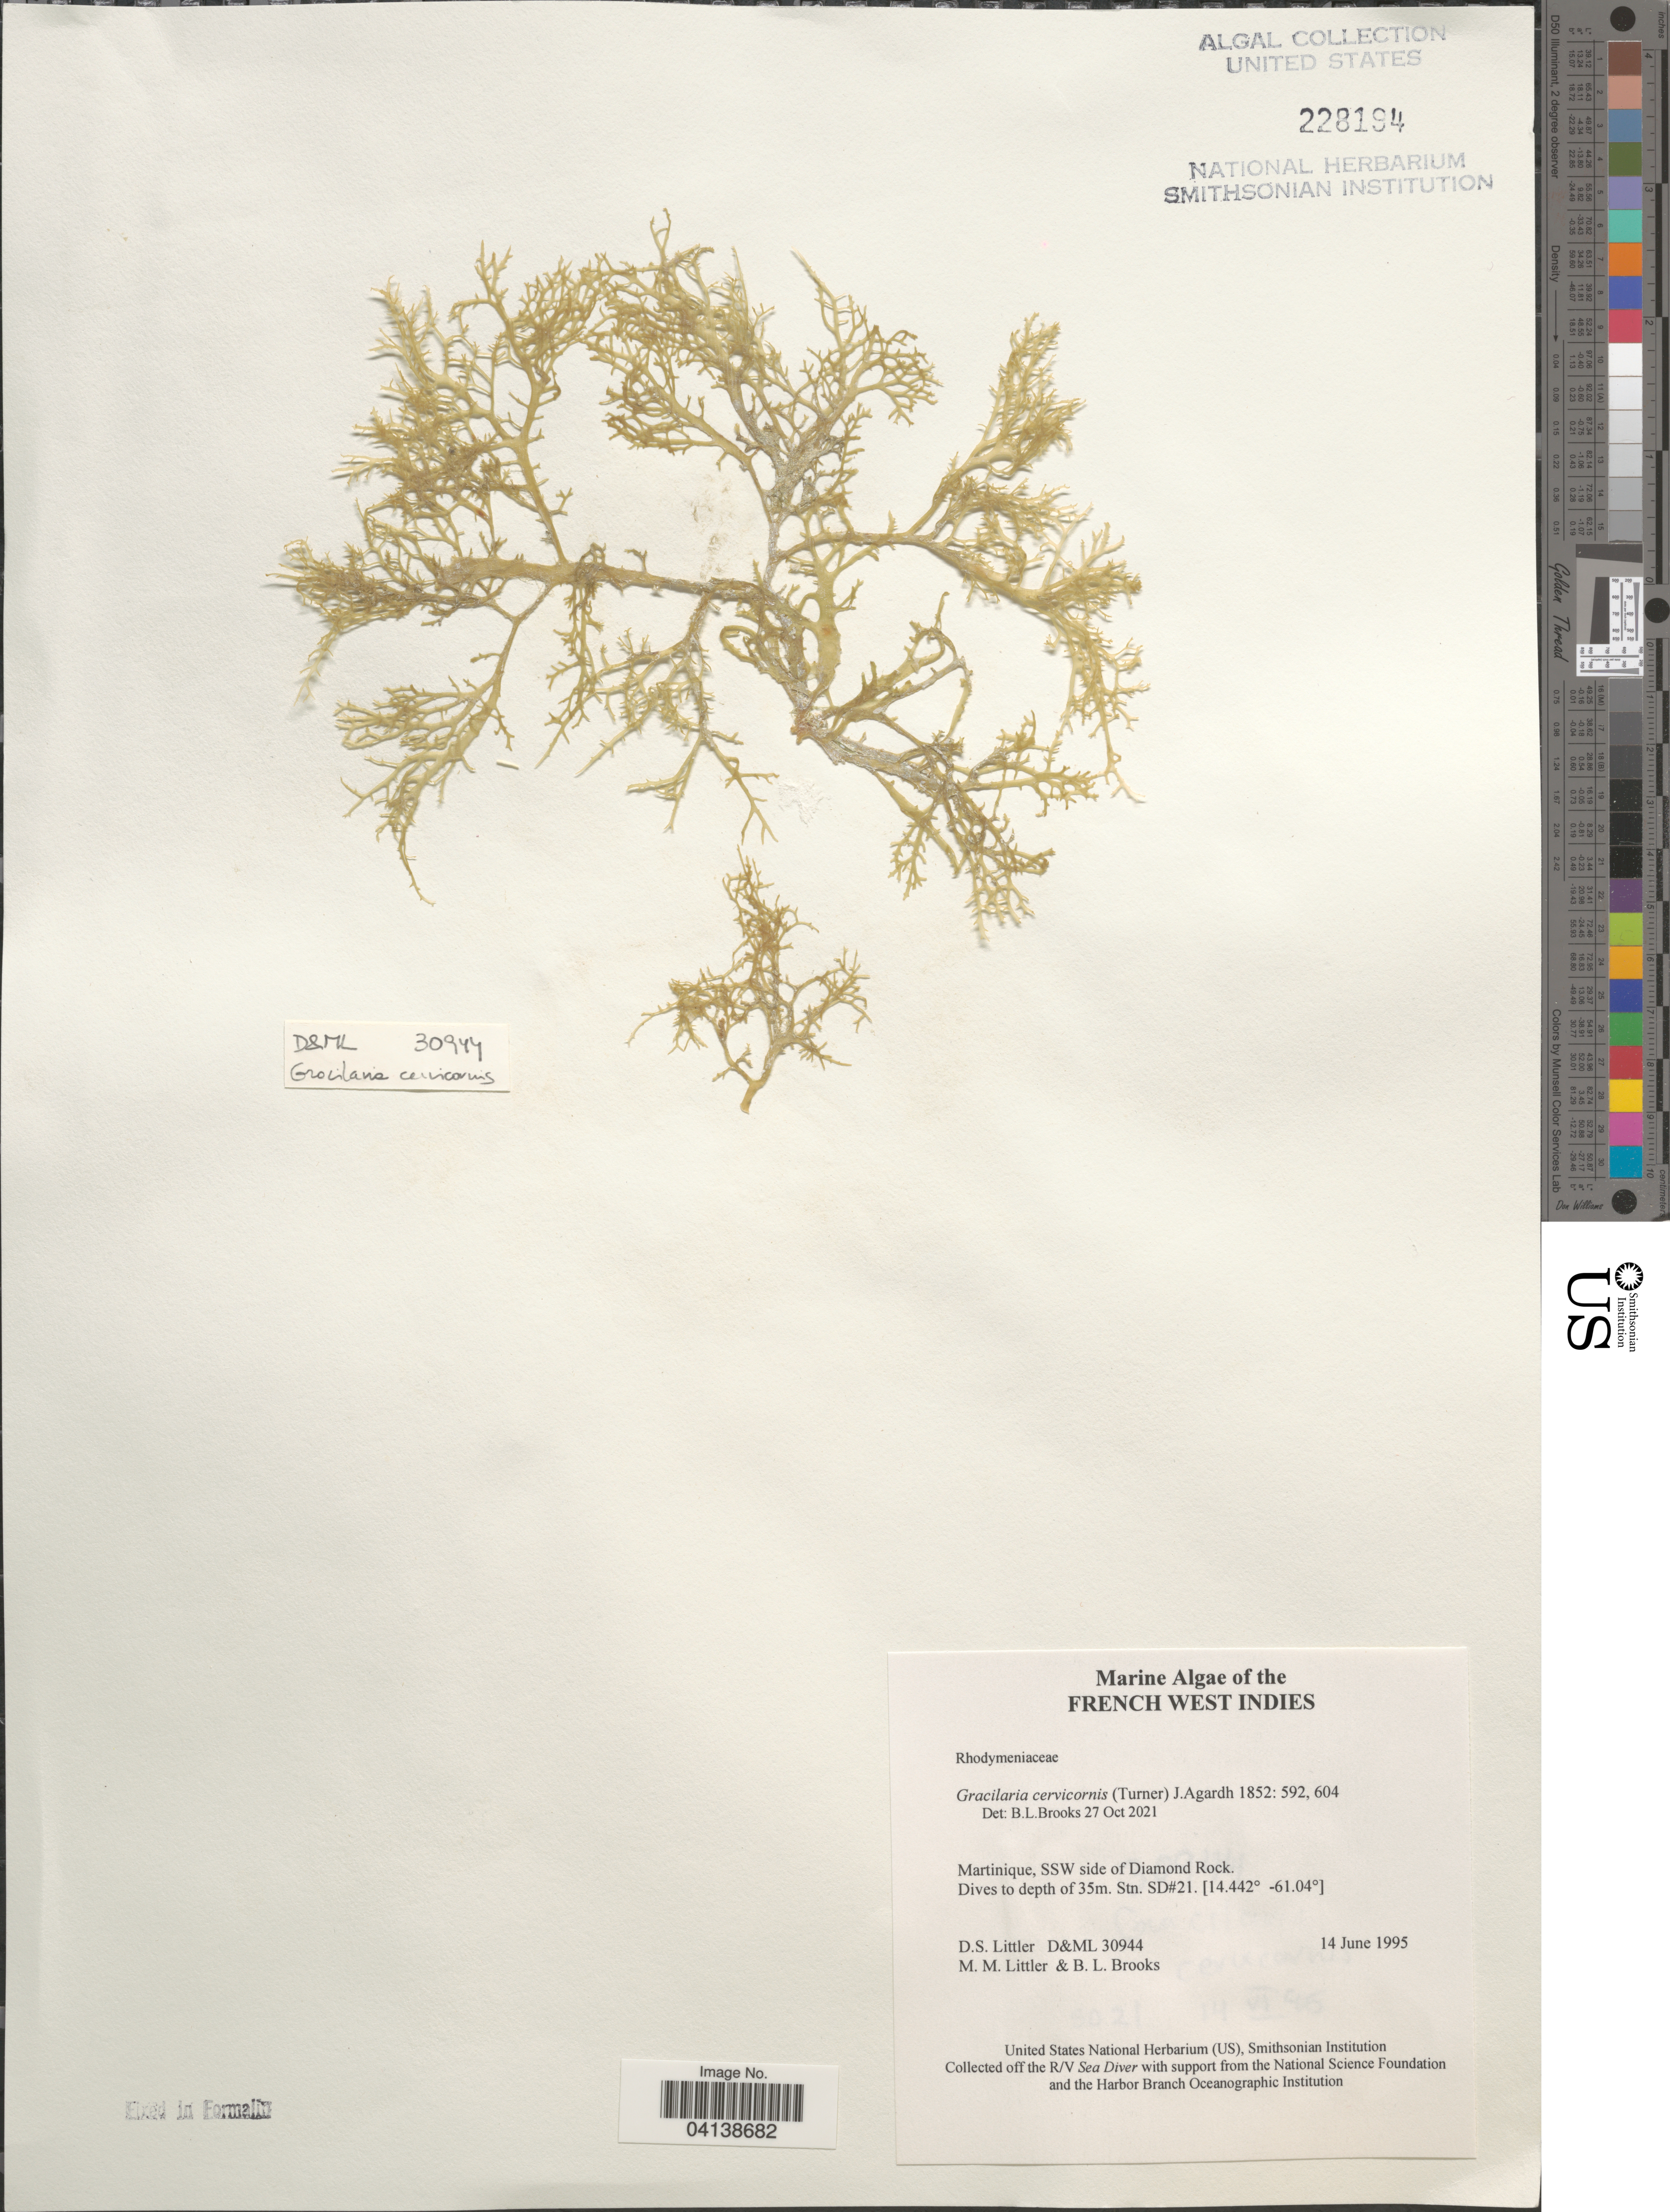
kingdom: Plantae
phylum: Rhodophyta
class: Florideophyceae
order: Gracilariales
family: Gracilariaceae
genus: Gracilaria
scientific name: Gracilaria cervicornis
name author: (Turner) J. Agardh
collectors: D. S. Littler & B. Brooks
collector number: D&ML30944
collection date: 1995-06-14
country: Martinique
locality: French West Indies. SSW side of Diamond Rock. Stn. SD#21.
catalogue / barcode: US 228194